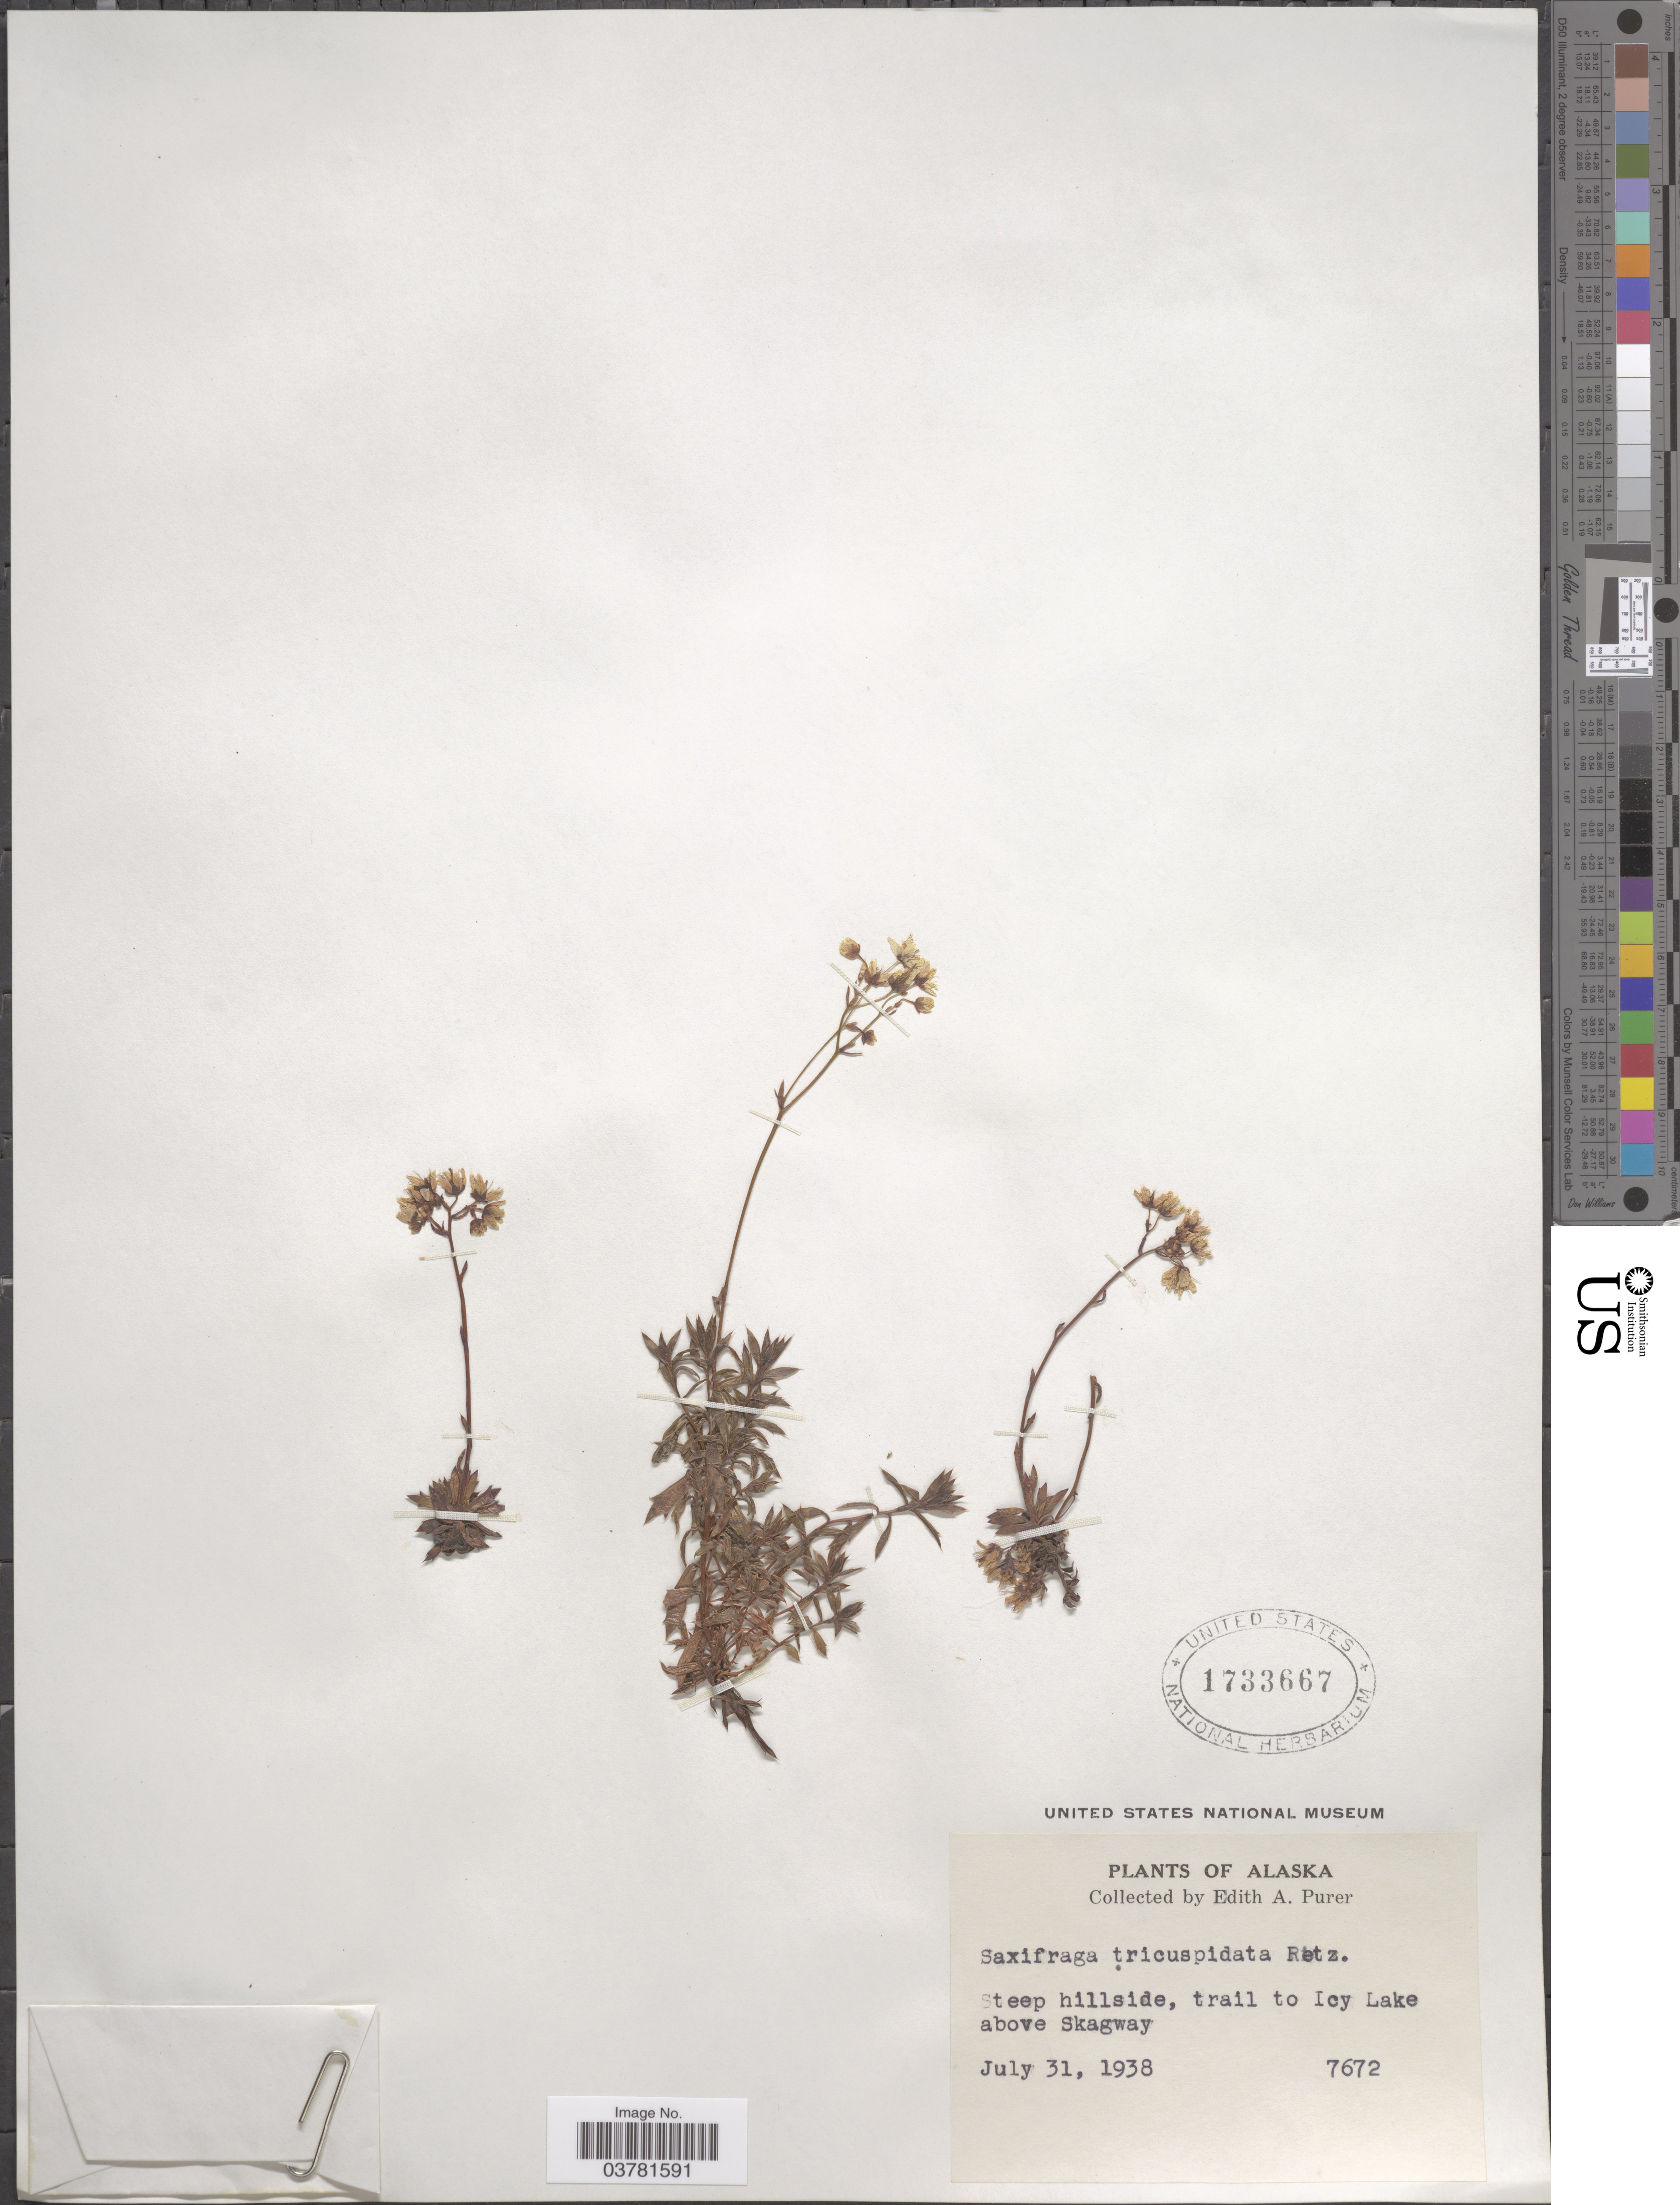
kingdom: Plantae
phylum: Tracheophyta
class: Magnoliopsida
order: Saxifragales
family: Saxifragaceae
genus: Saxifraga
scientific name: Saxifraga tricuspidata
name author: Rottb.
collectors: E. Purer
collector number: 7672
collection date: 1938-07-31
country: United States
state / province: Alaska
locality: Steep hillside, trail to Icy Lake above Skagway.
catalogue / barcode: US 1733667